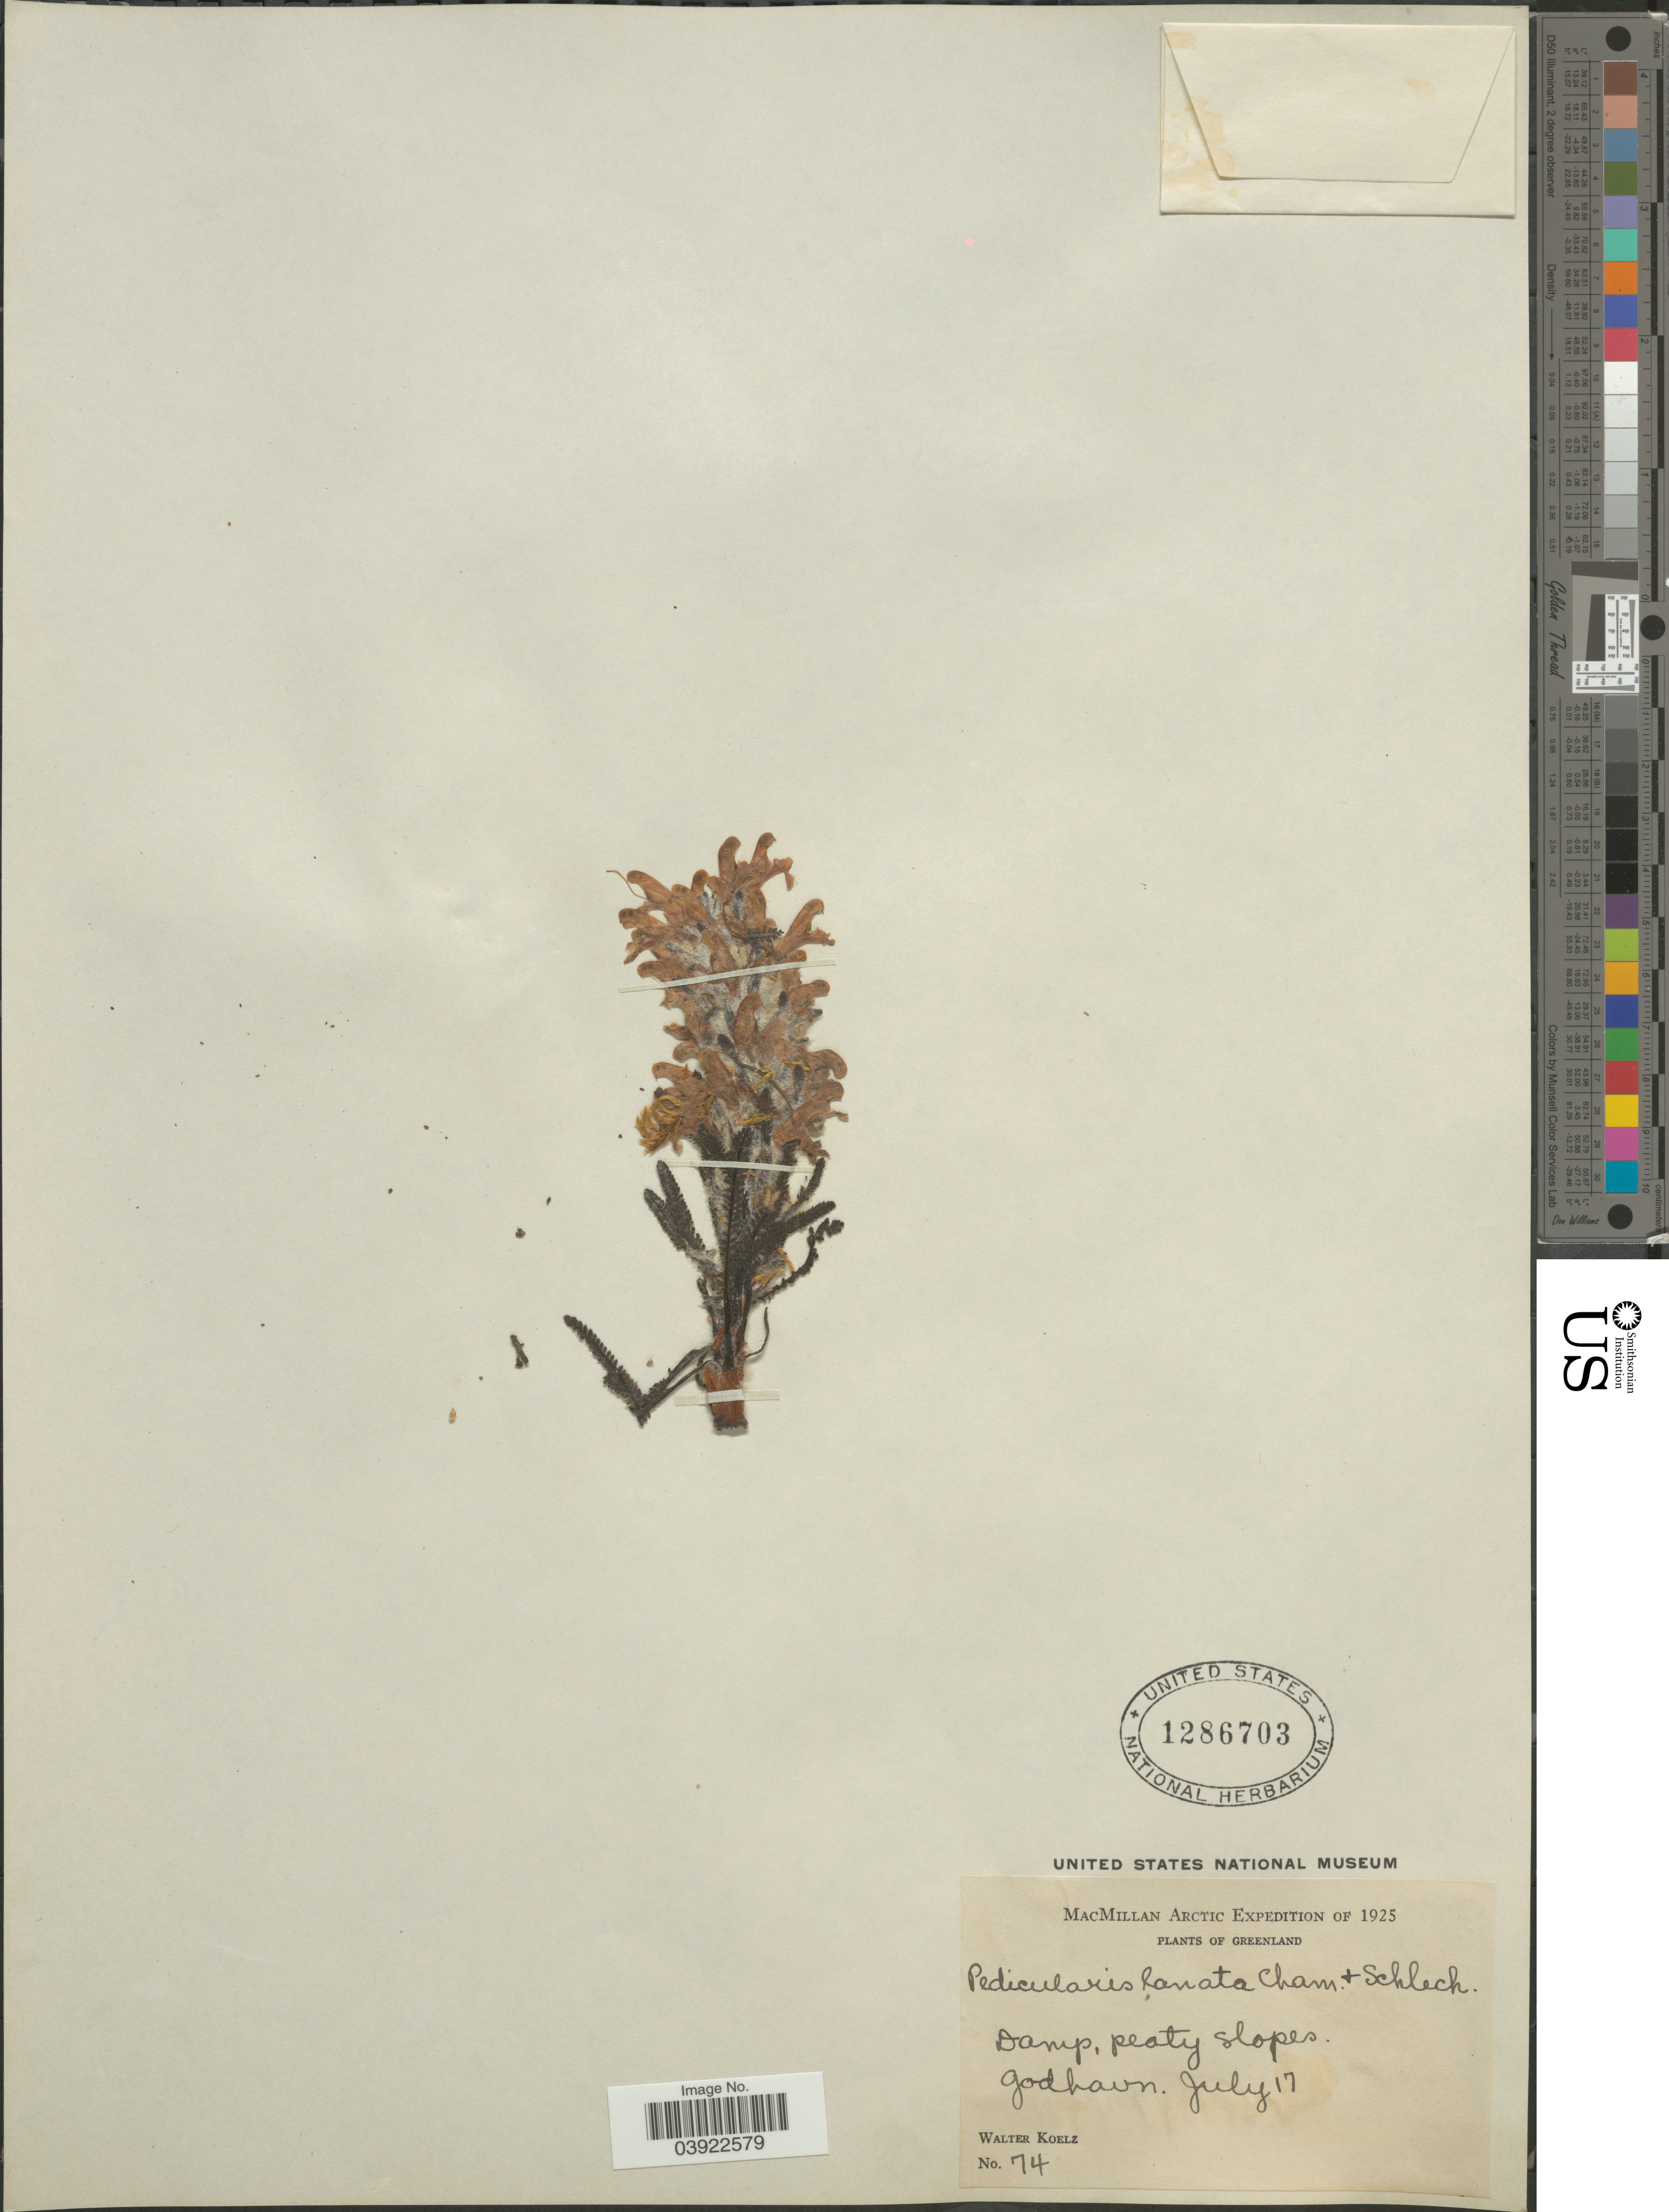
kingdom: Plantae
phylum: Tracheophyta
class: Magnoliopsida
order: Lamiales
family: Orobanchaceae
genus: Pedicularis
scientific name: Pedicularis lanata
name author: Willd. ex Cham. & Schltdl.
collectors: W. N. Koelz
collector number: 74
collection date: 1925-07-17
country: Greenland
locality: Godhavn.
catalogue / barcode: US 1286703